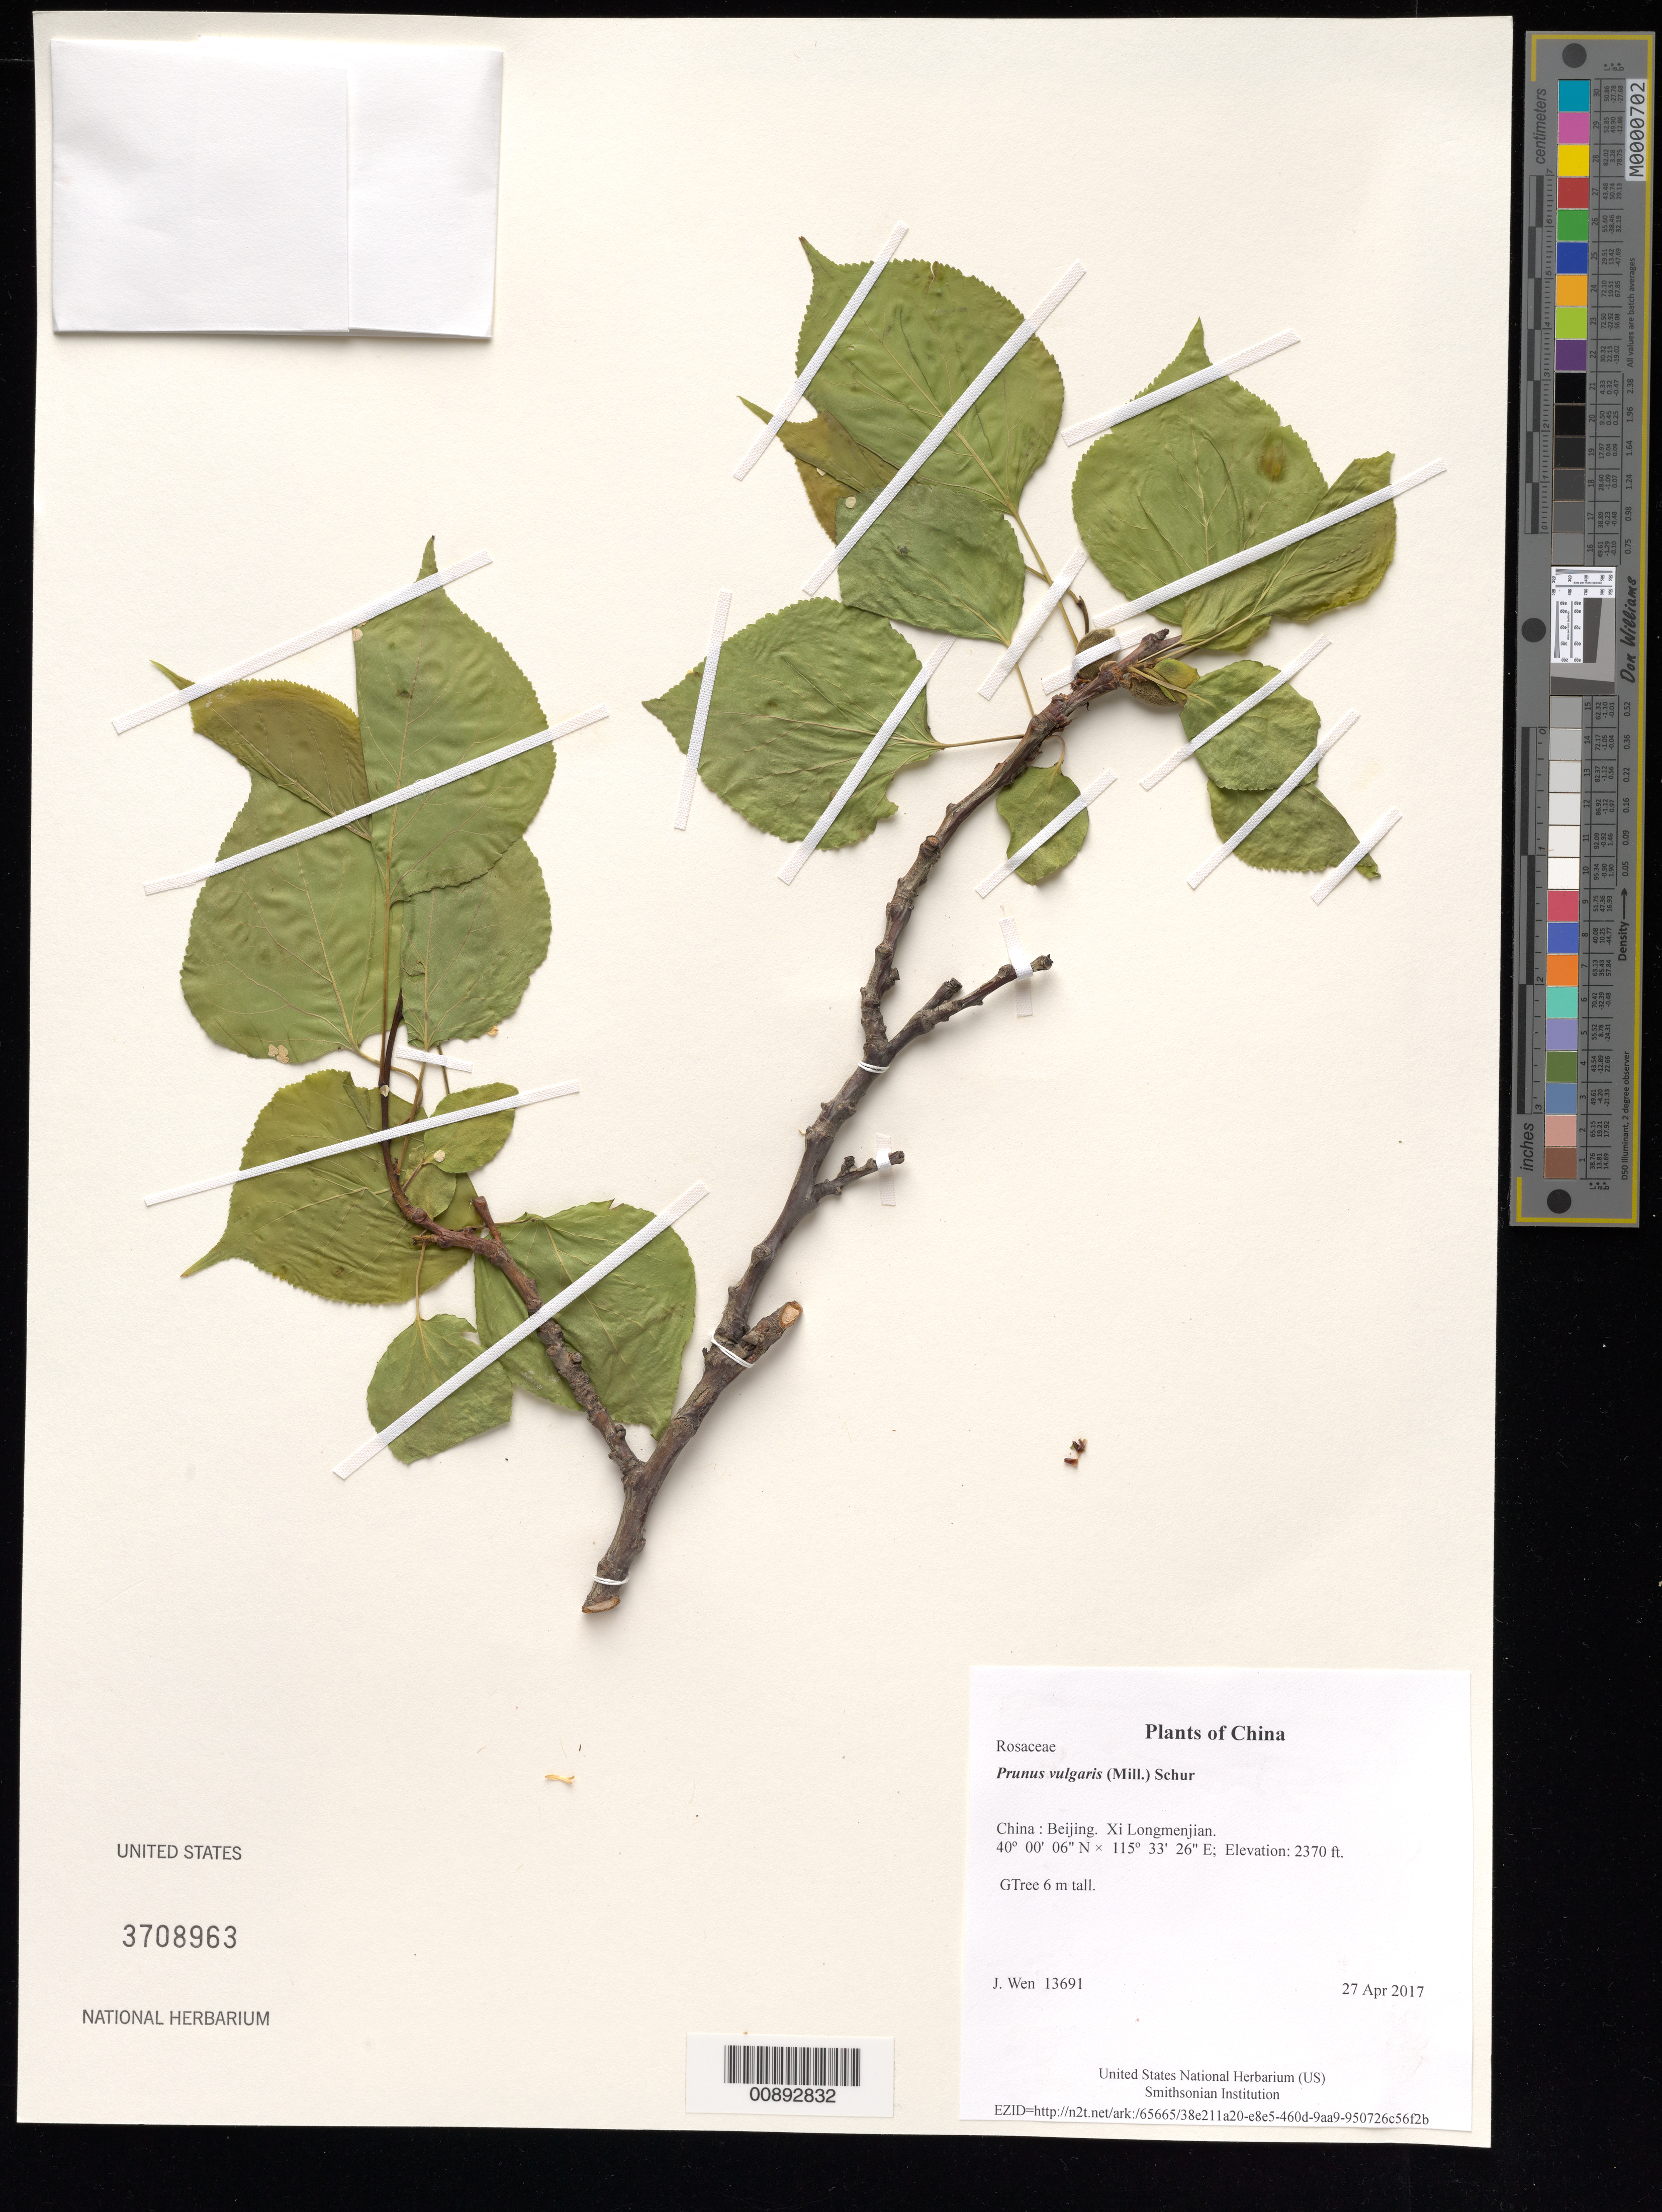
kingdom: Plantae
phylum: Tracheophyta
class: Magnoliopsida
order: Rosales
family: Rosaceae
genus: Prunus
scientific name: Prunus vulgaris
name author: (Mill.) Schur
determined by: Wen, Jun, (BOT), Smithsonian Institution - National Museum of Natural History (UNITED STATES)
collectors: J. Wen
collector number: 13691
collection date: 2017-04-27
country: China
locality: Beijing. Xi Longmenjian.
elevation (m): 722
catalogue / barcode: US 3708963